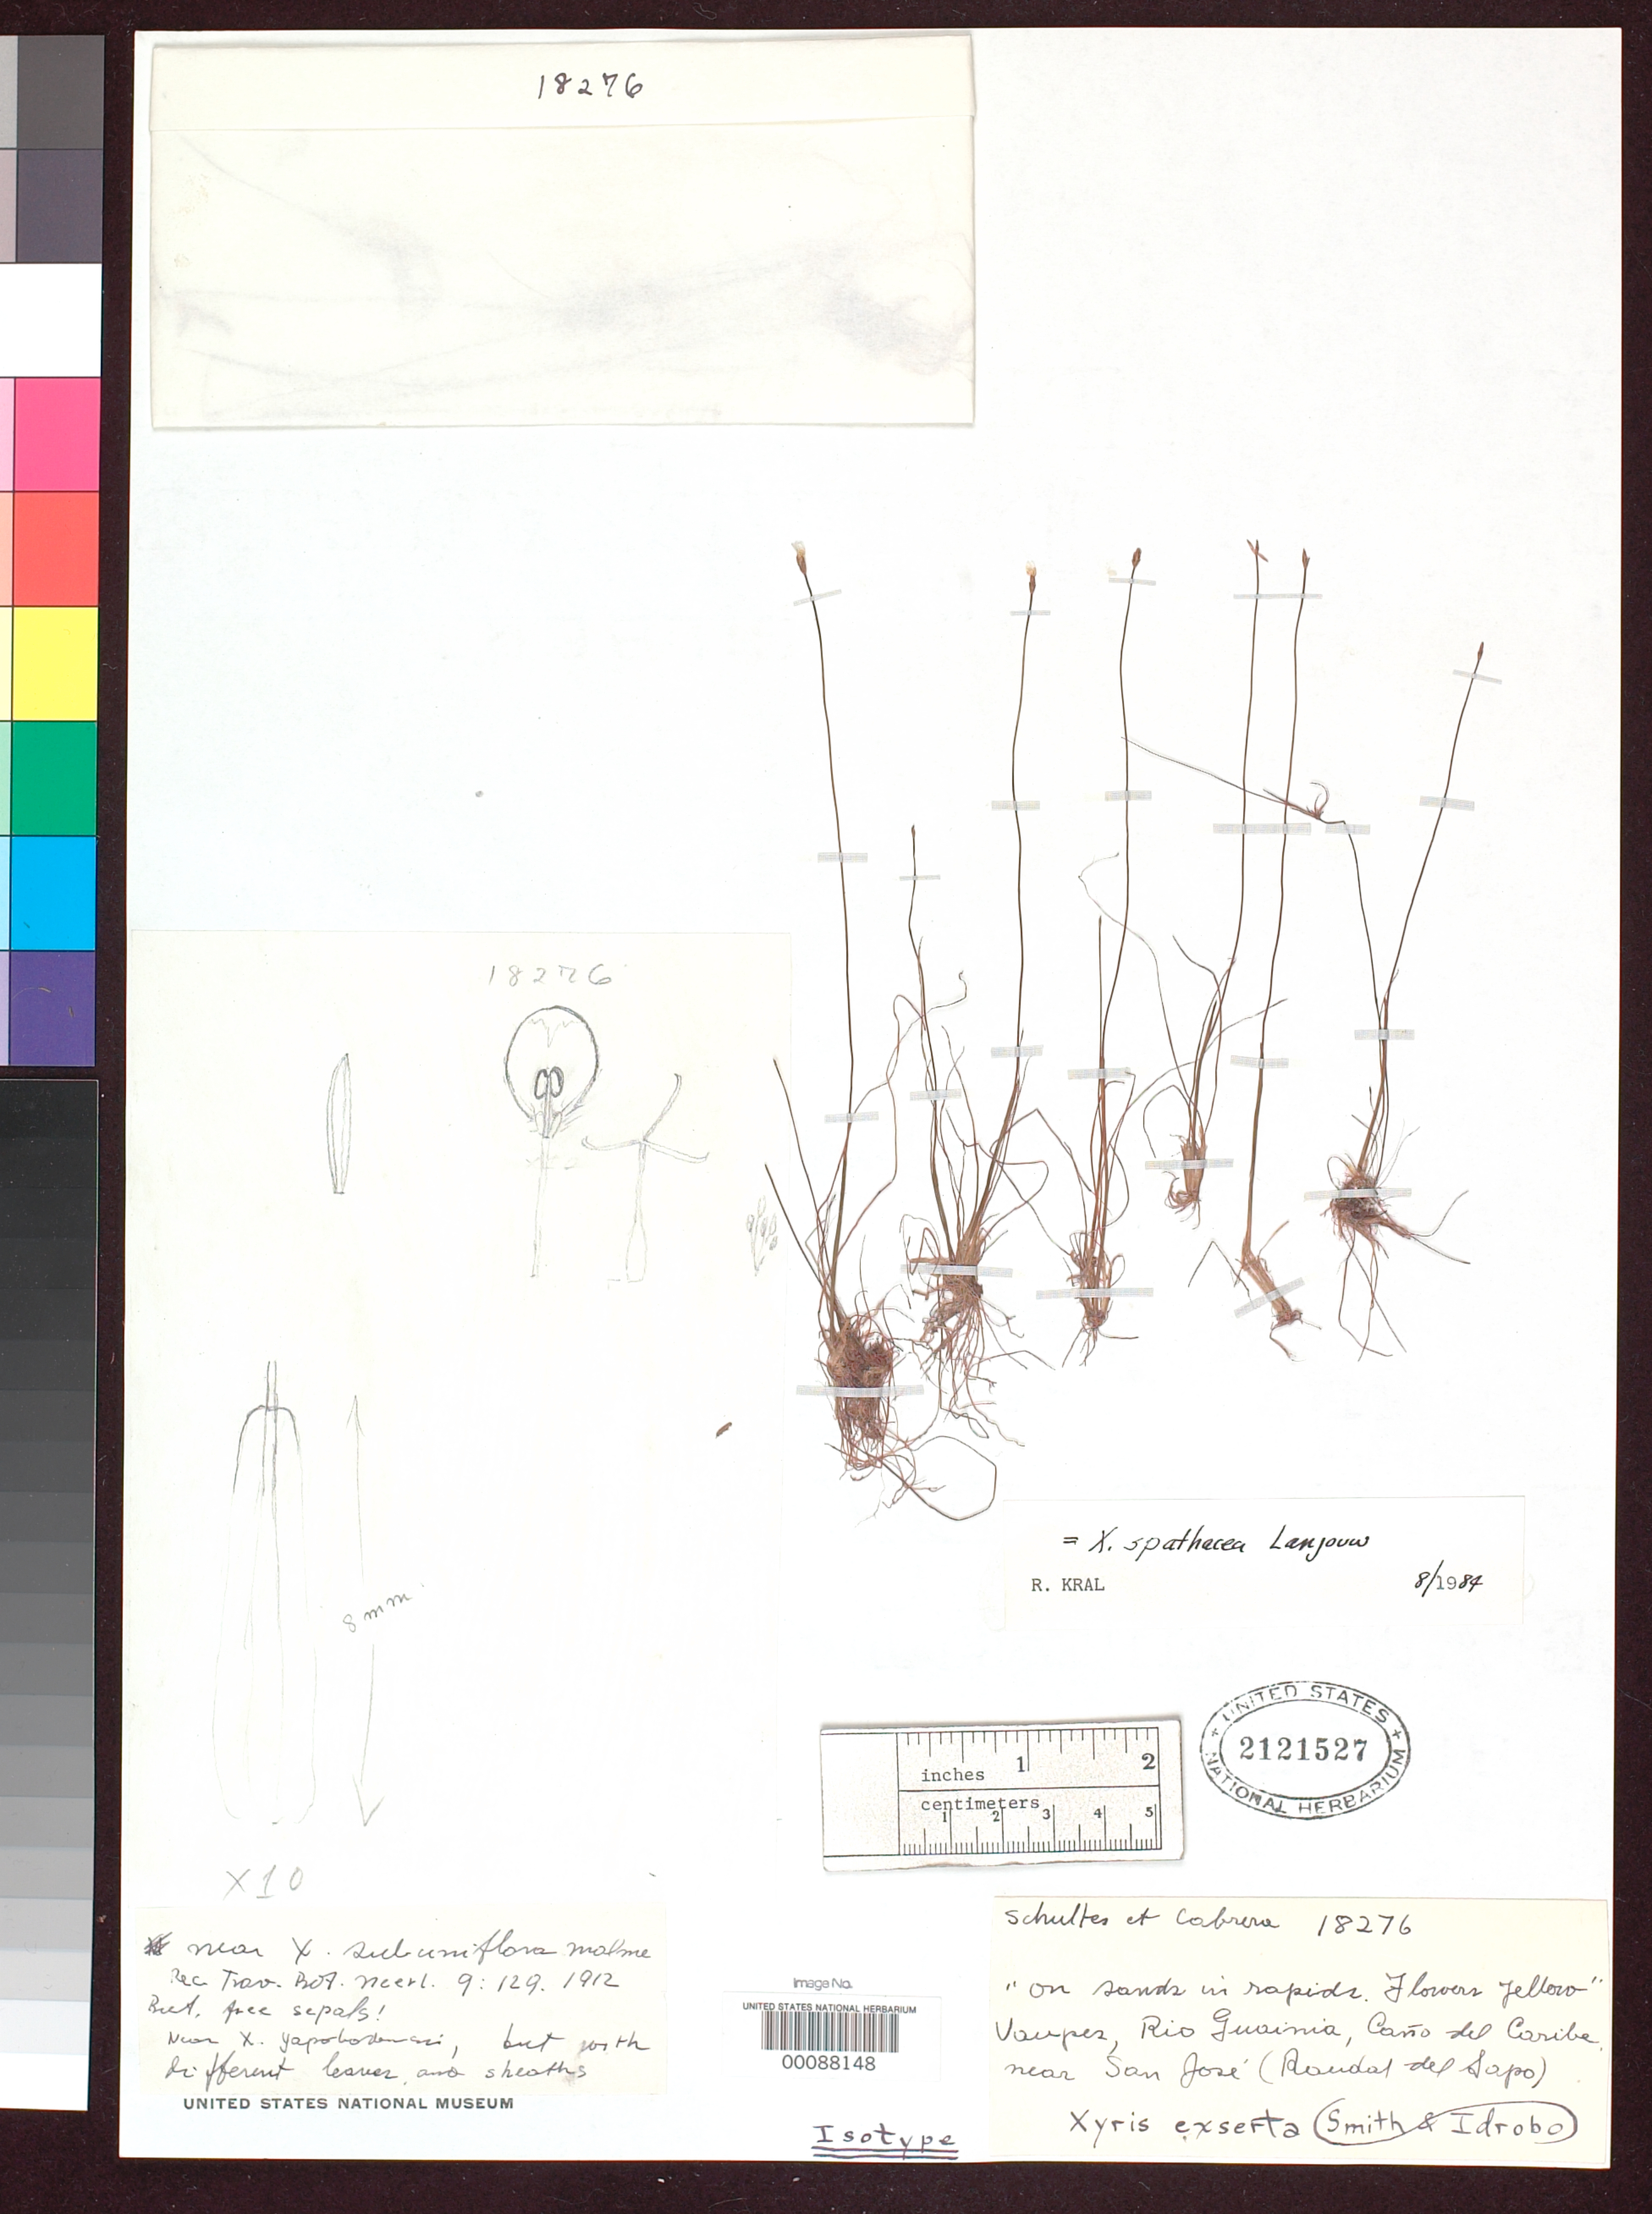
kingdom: Plantae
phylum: Tracheophyta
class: Liliopsida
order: Poales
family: Xyridaceae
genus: Xyris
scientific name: Xyris exserta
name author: Idrobo & L.B. Sm.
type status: Isotype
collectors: R. E. Schultes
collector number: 18276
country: Colombia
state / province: Vaupés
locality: Near San Jose.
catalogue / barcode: US 2121527